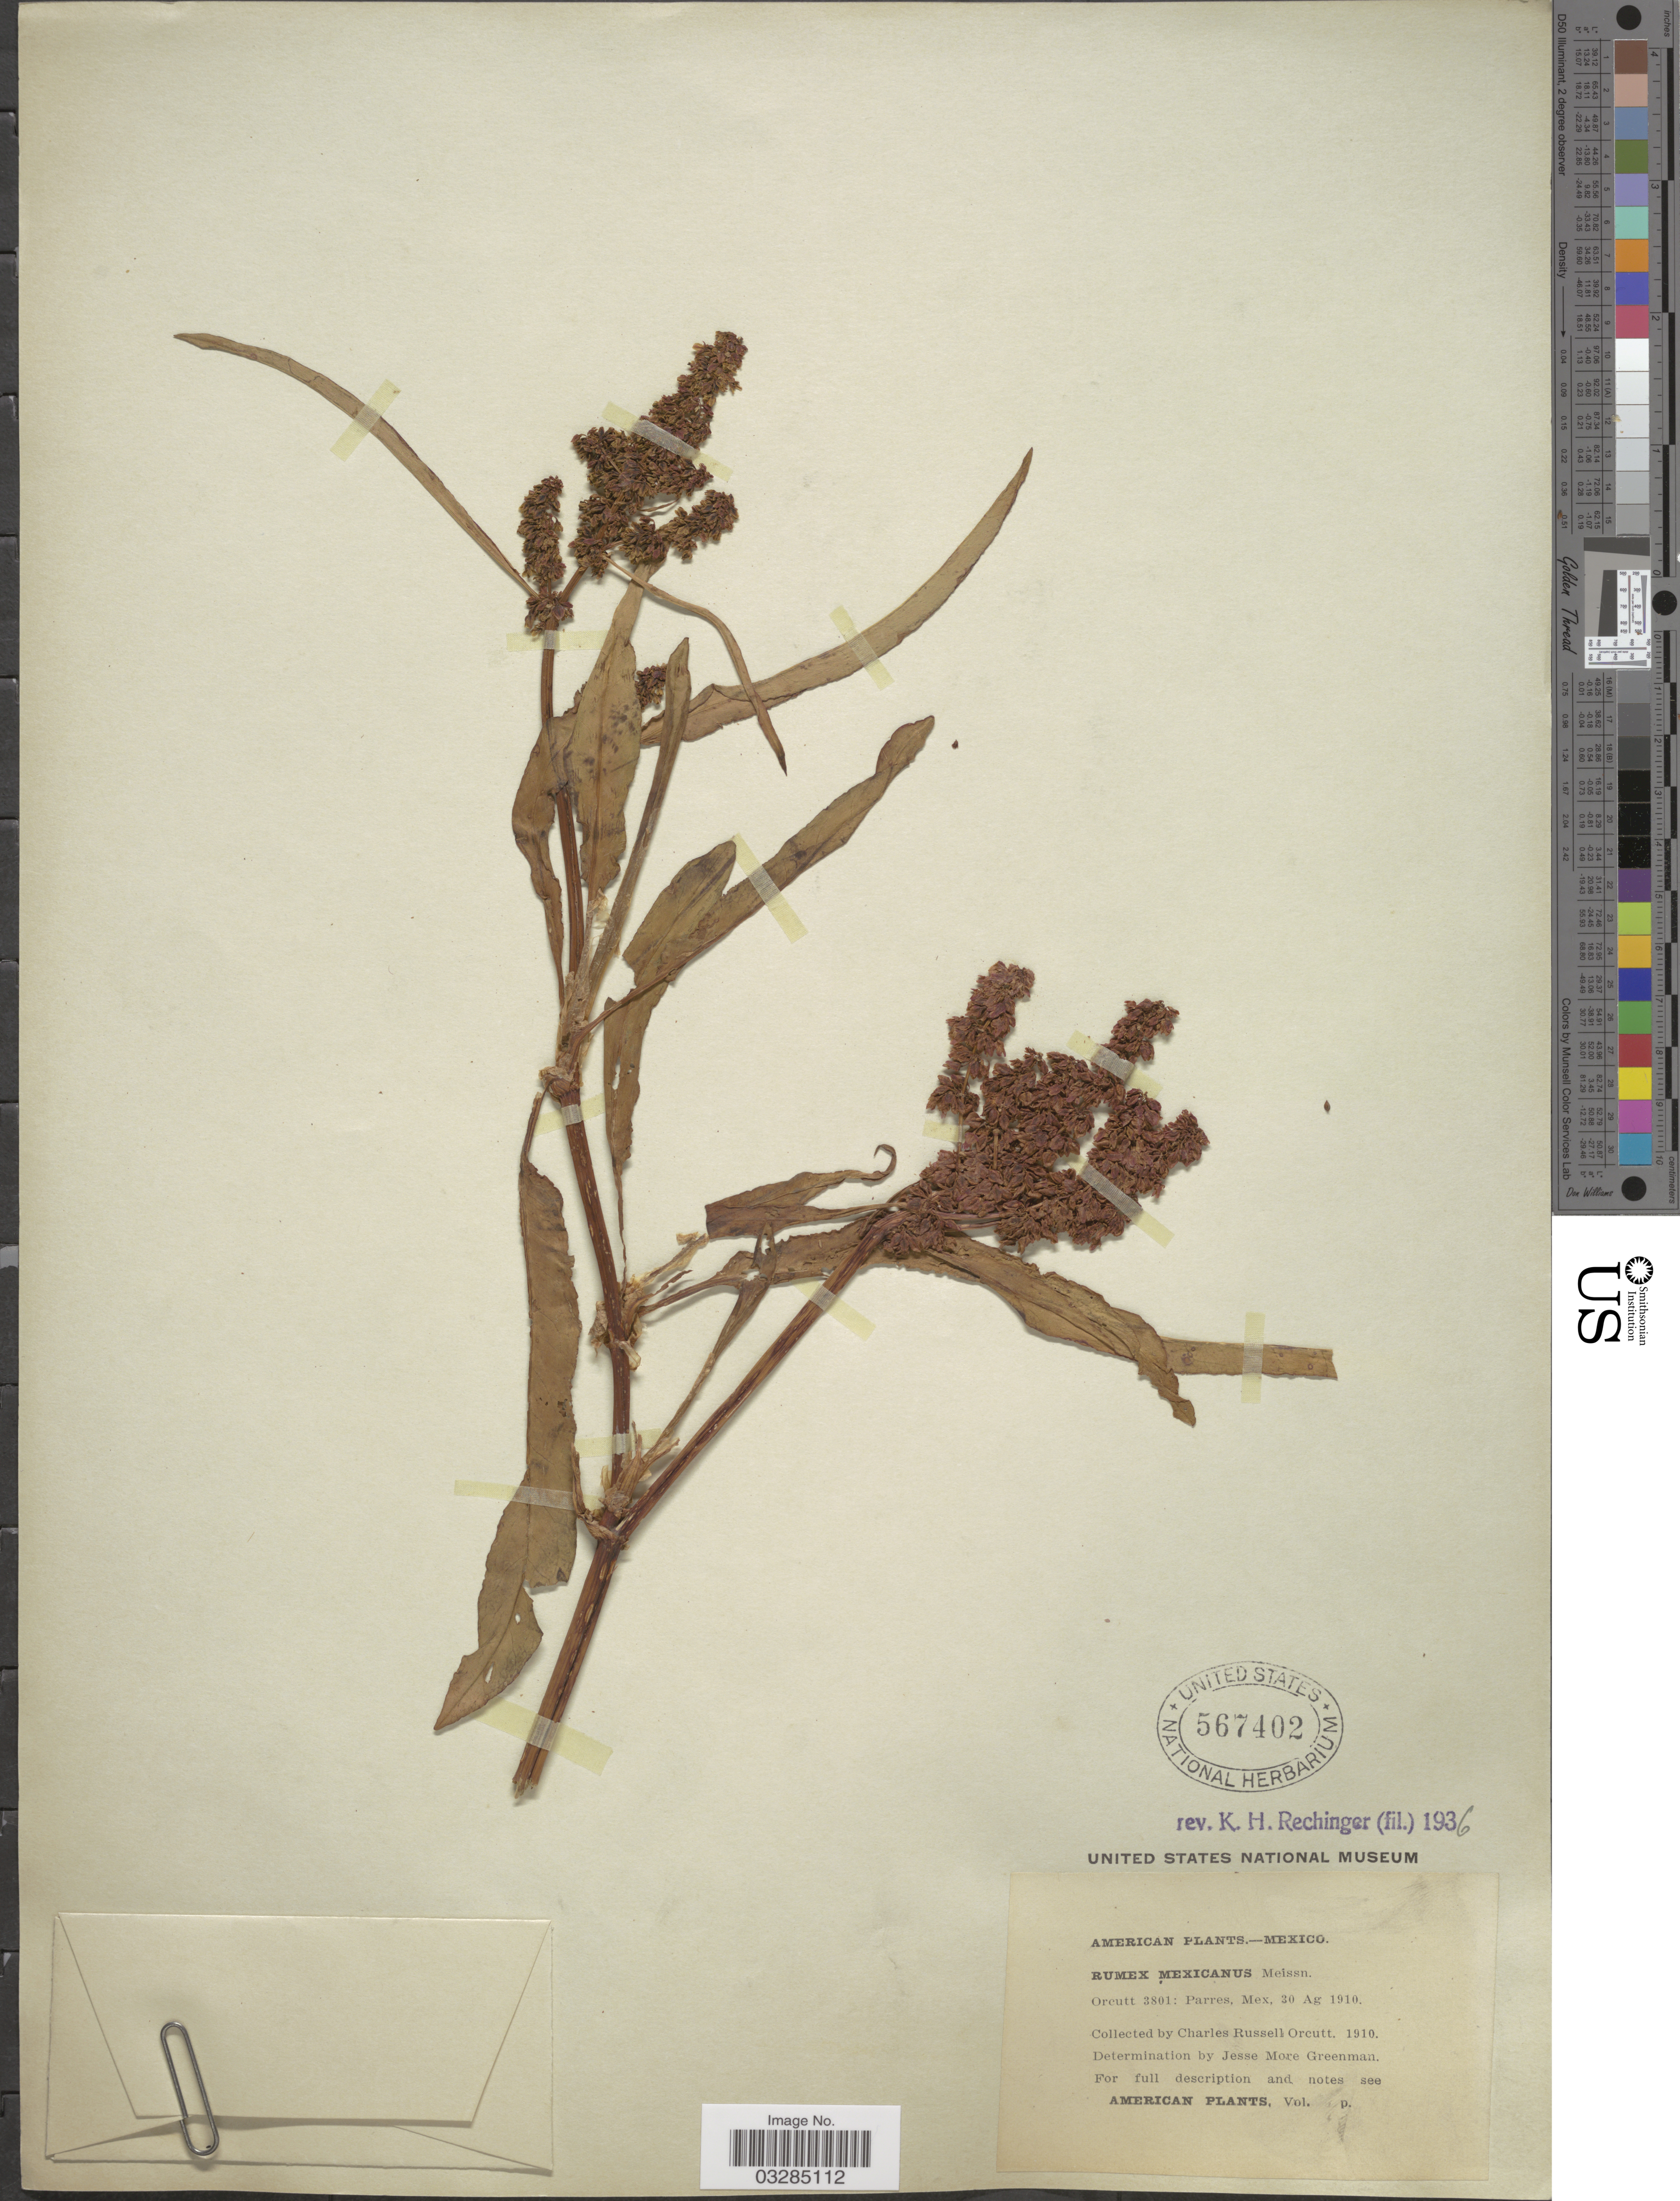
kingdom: Plantae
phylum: Tracheophyta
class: Magnoliopsida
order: Caryophyllales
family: Polygonaceae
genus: Rumex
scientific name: Rumex mexicanus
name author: Meisn.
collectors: C. R. Orcutt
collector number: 3801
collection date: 1910-08-30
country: Mexico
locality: Parres.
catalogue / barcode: US 567402